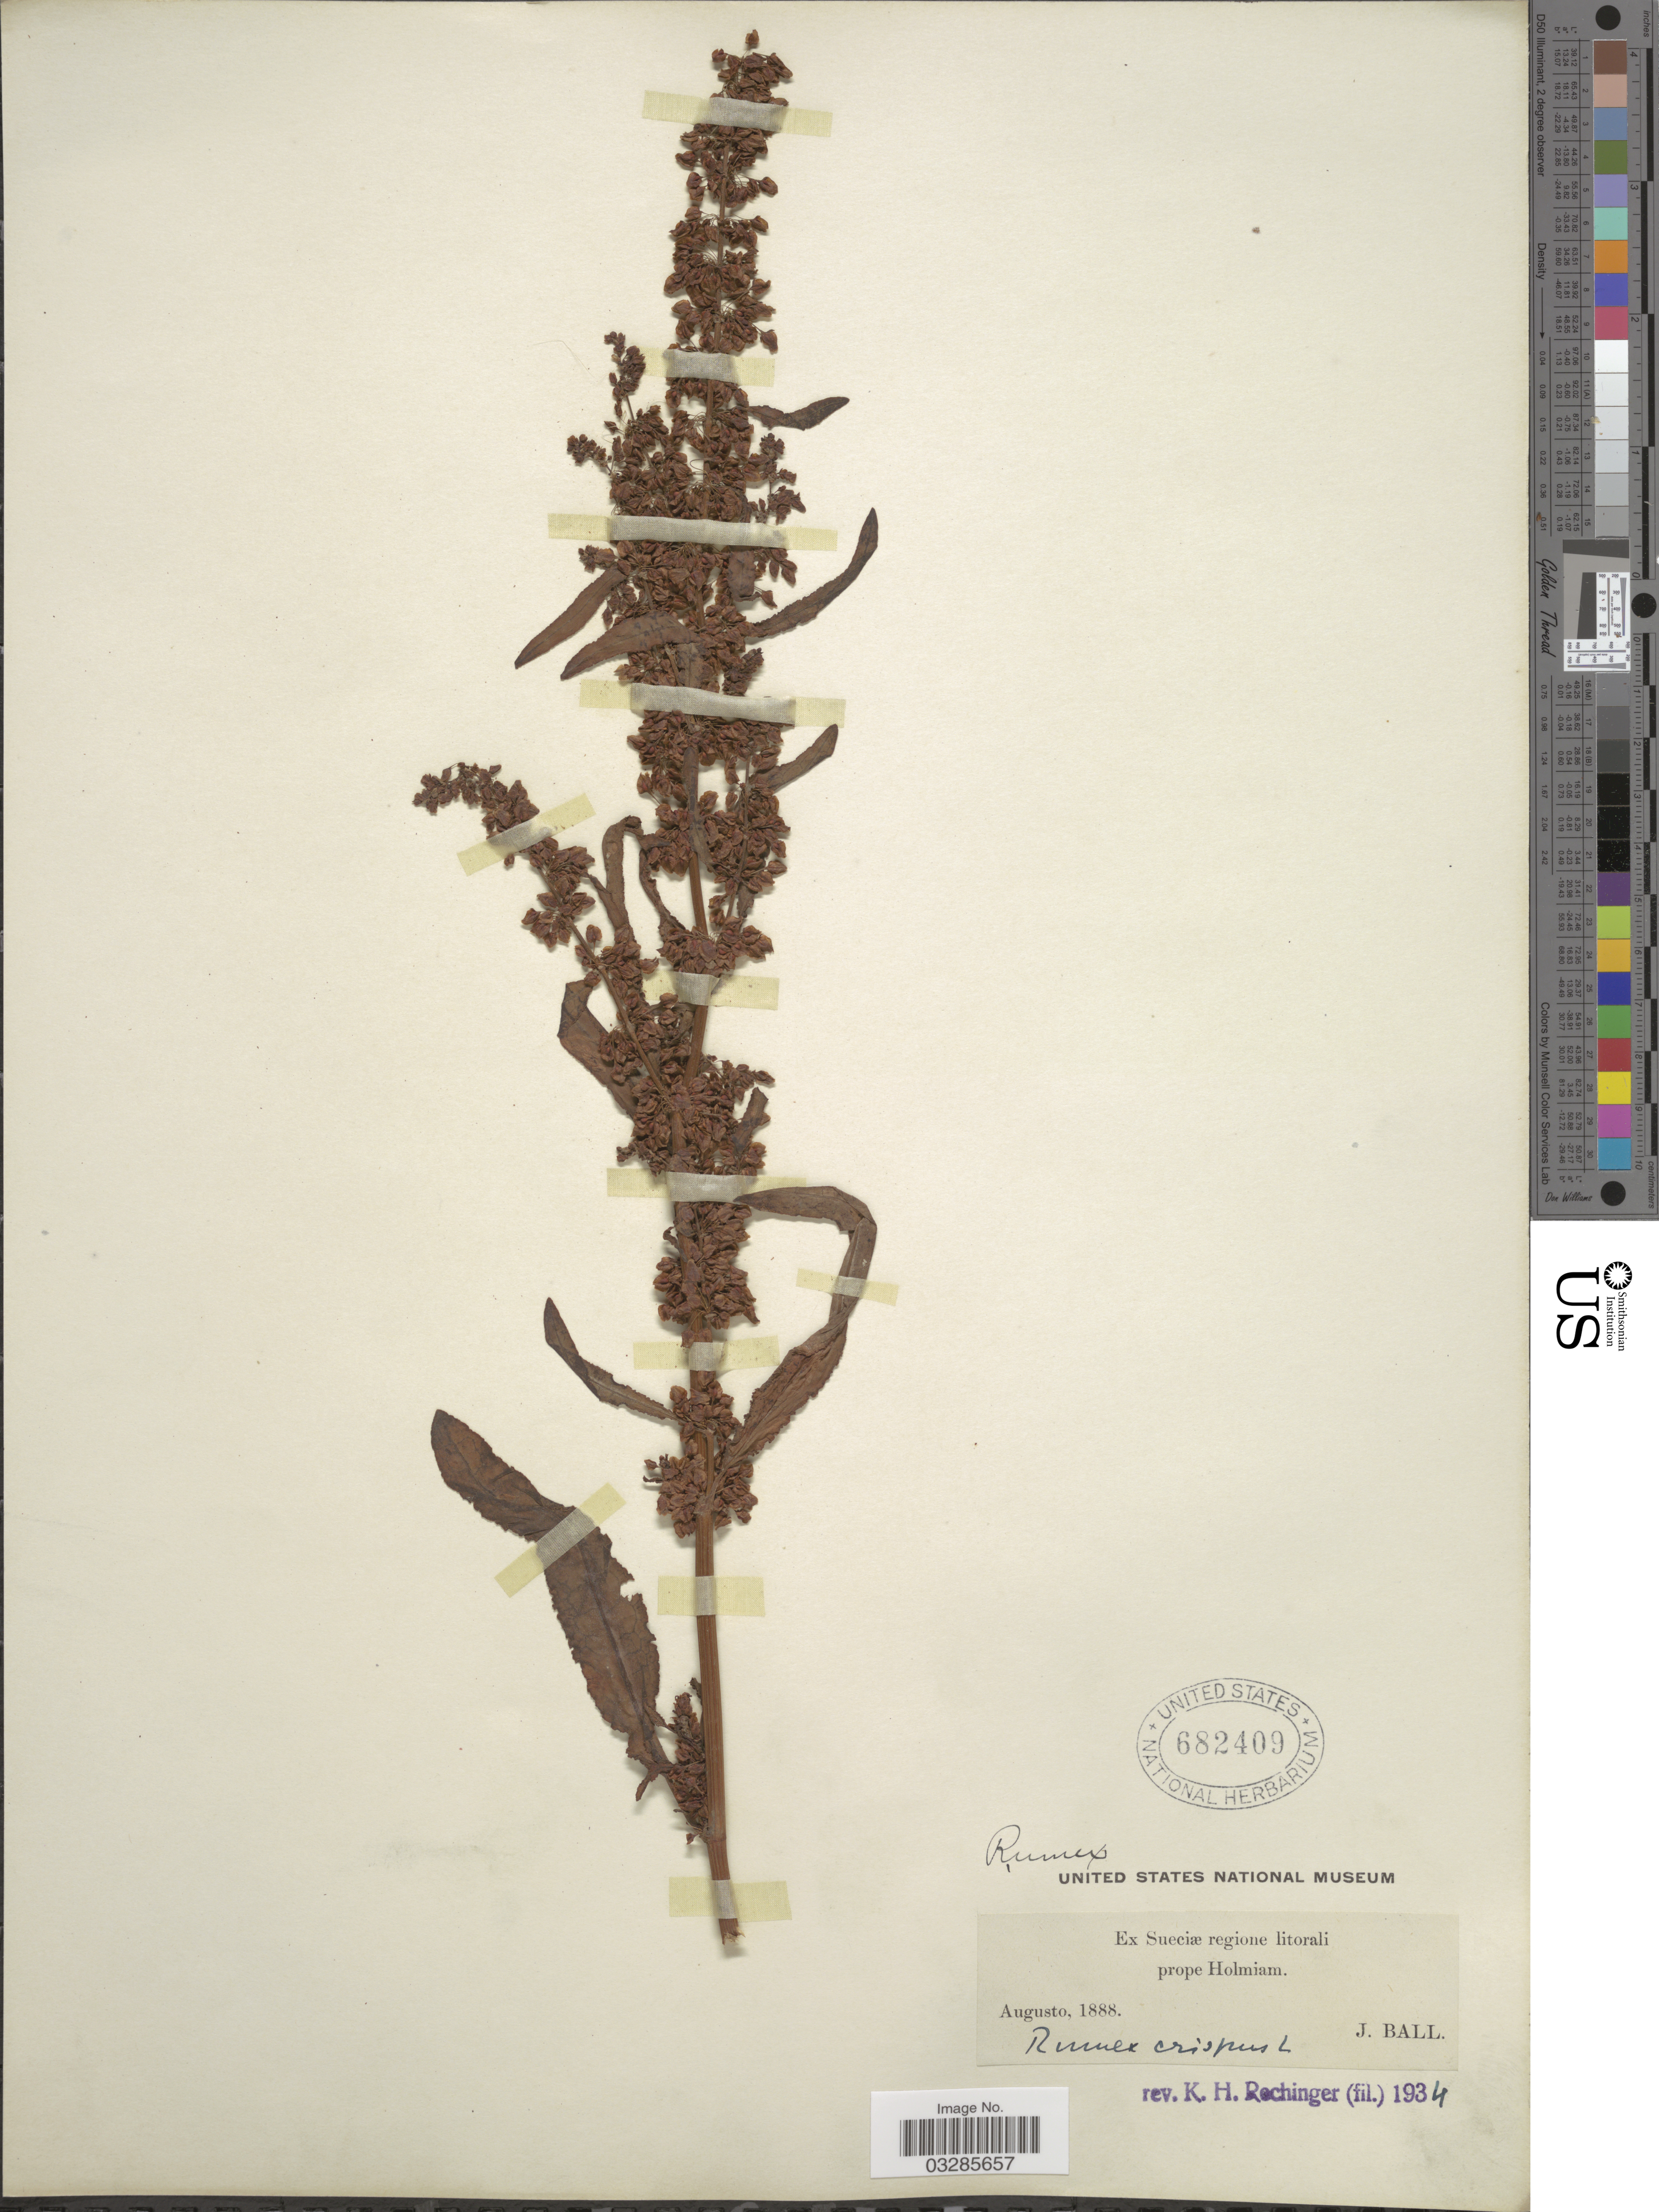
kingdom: Plantae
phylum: Tracheophyta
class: Magnoliopsida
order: Caryophyllales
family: Polygonaceae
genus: Rumex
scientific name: Rumex crispus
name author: L.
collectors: J. Ball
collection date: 1888-08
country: Sweden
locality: Ex Sueciæ regione litorali prope Holmiam.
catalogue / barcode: US 682409